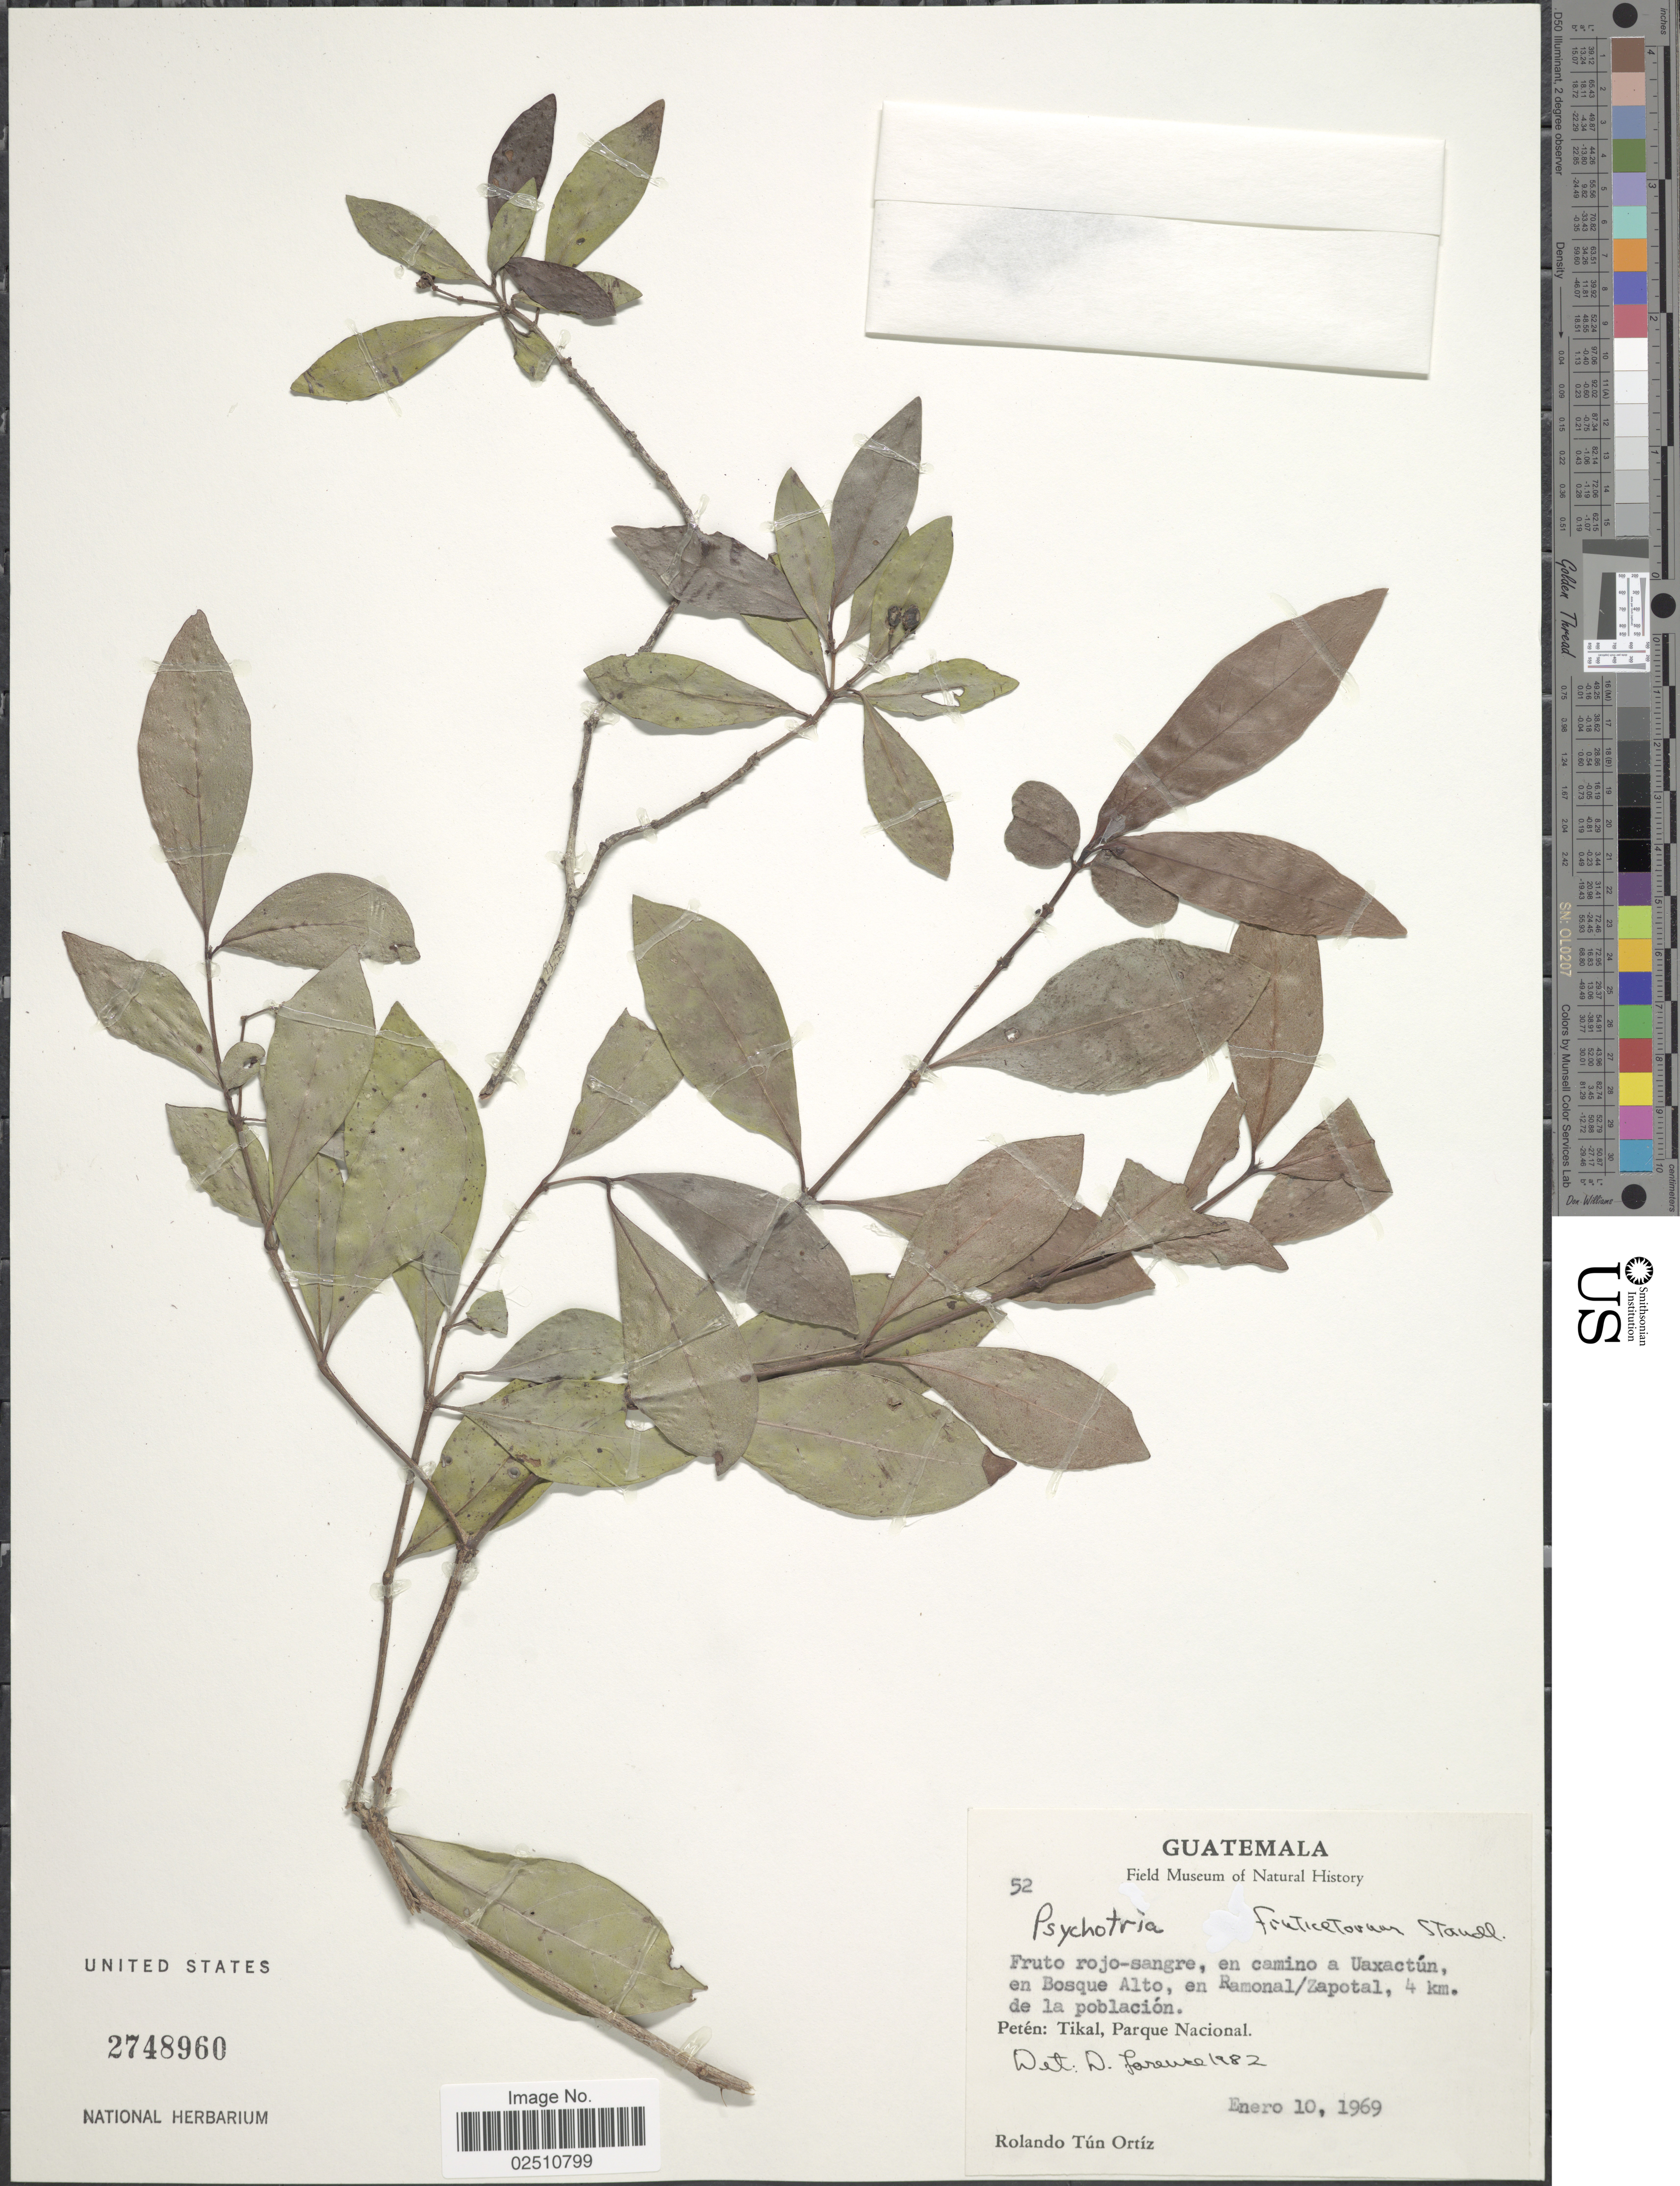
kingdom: Plantae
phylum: Tracheophyta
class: Magnoliopsida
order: Gentianales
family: Rubiaceae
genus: Psychotria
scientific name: Psychotria fruticetorum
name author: Standl.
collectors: R. T. Ortíz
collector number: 52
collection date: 1969-01-10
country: Guatemala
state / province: El Petén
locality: En Bosque Alto, en Ramonal/Zapotal, 4 km. de la poblacion, Peten: Tikal, Parque Nacional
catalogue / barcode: US 2748960